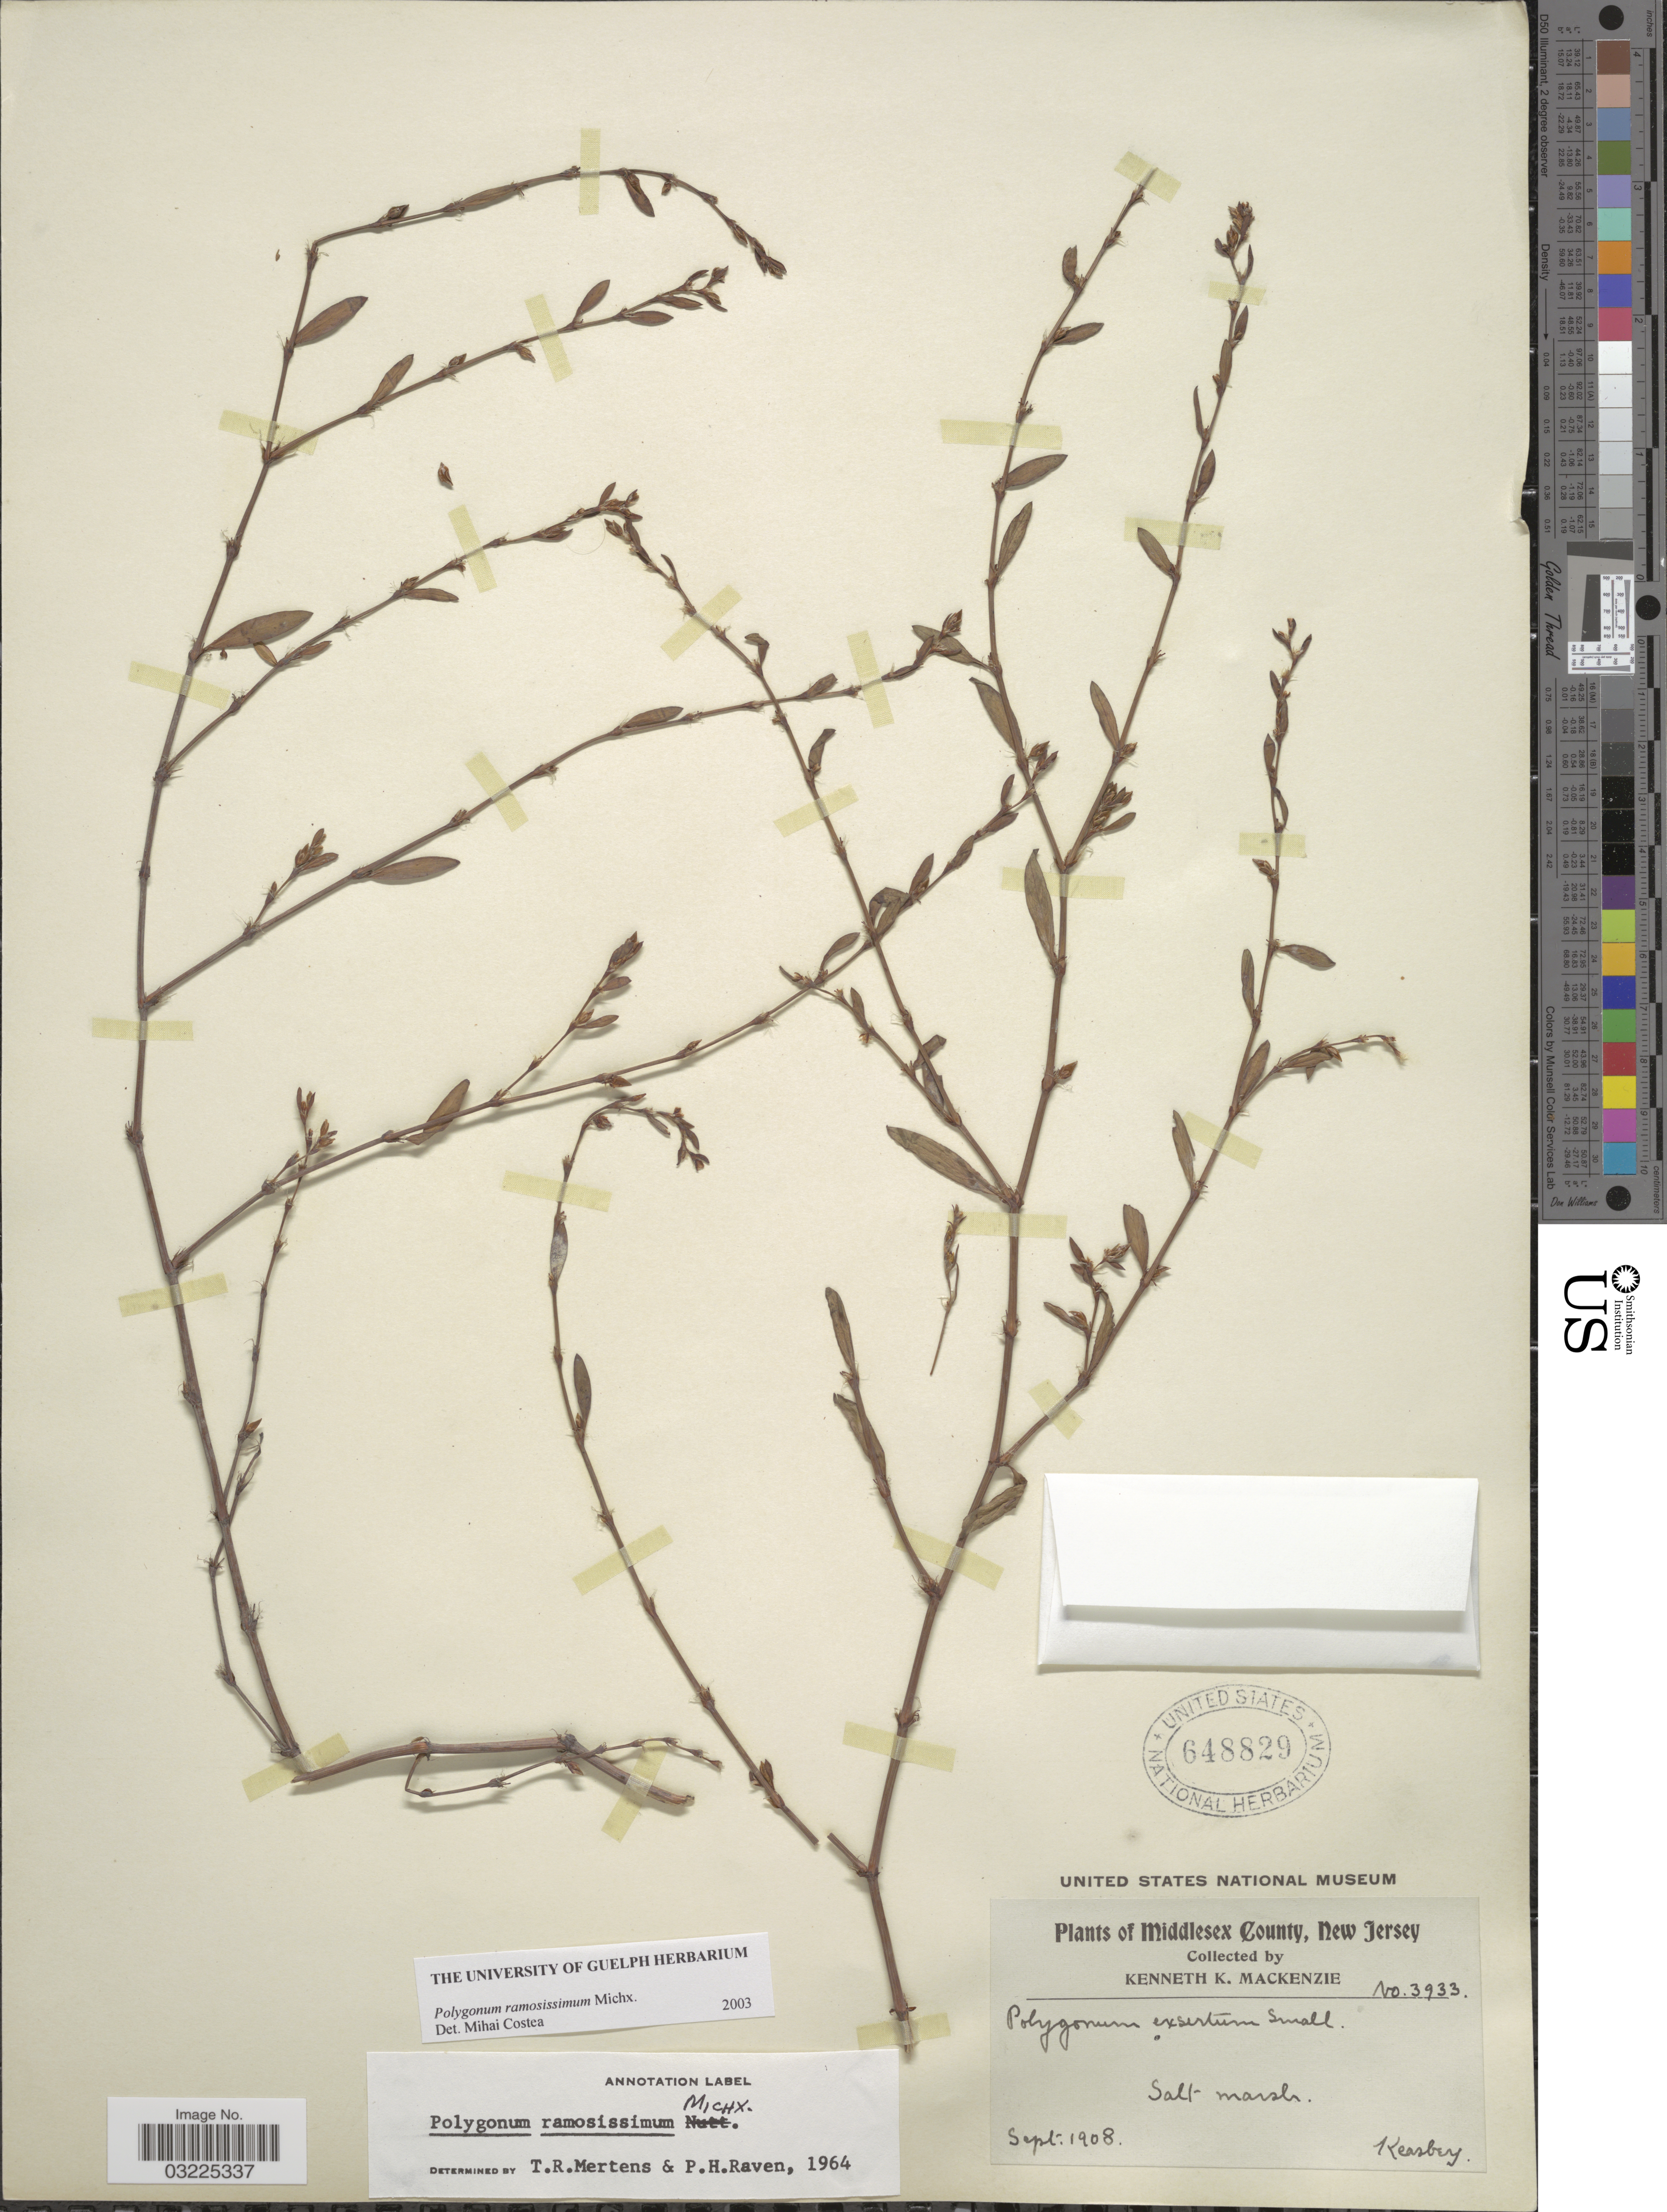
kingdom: Plantae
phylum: Tracheophyta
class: Magnoliopsida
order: Caryophyllales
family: Polygonaceae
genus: Polygonum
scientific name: Polygonum ramosissimum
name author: Michx.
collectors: K. K. Mackenzie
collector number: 3933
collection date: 1908-09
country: United States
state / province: New Jersey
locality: Middlesex County. Keasbey.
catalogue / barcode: US 648829